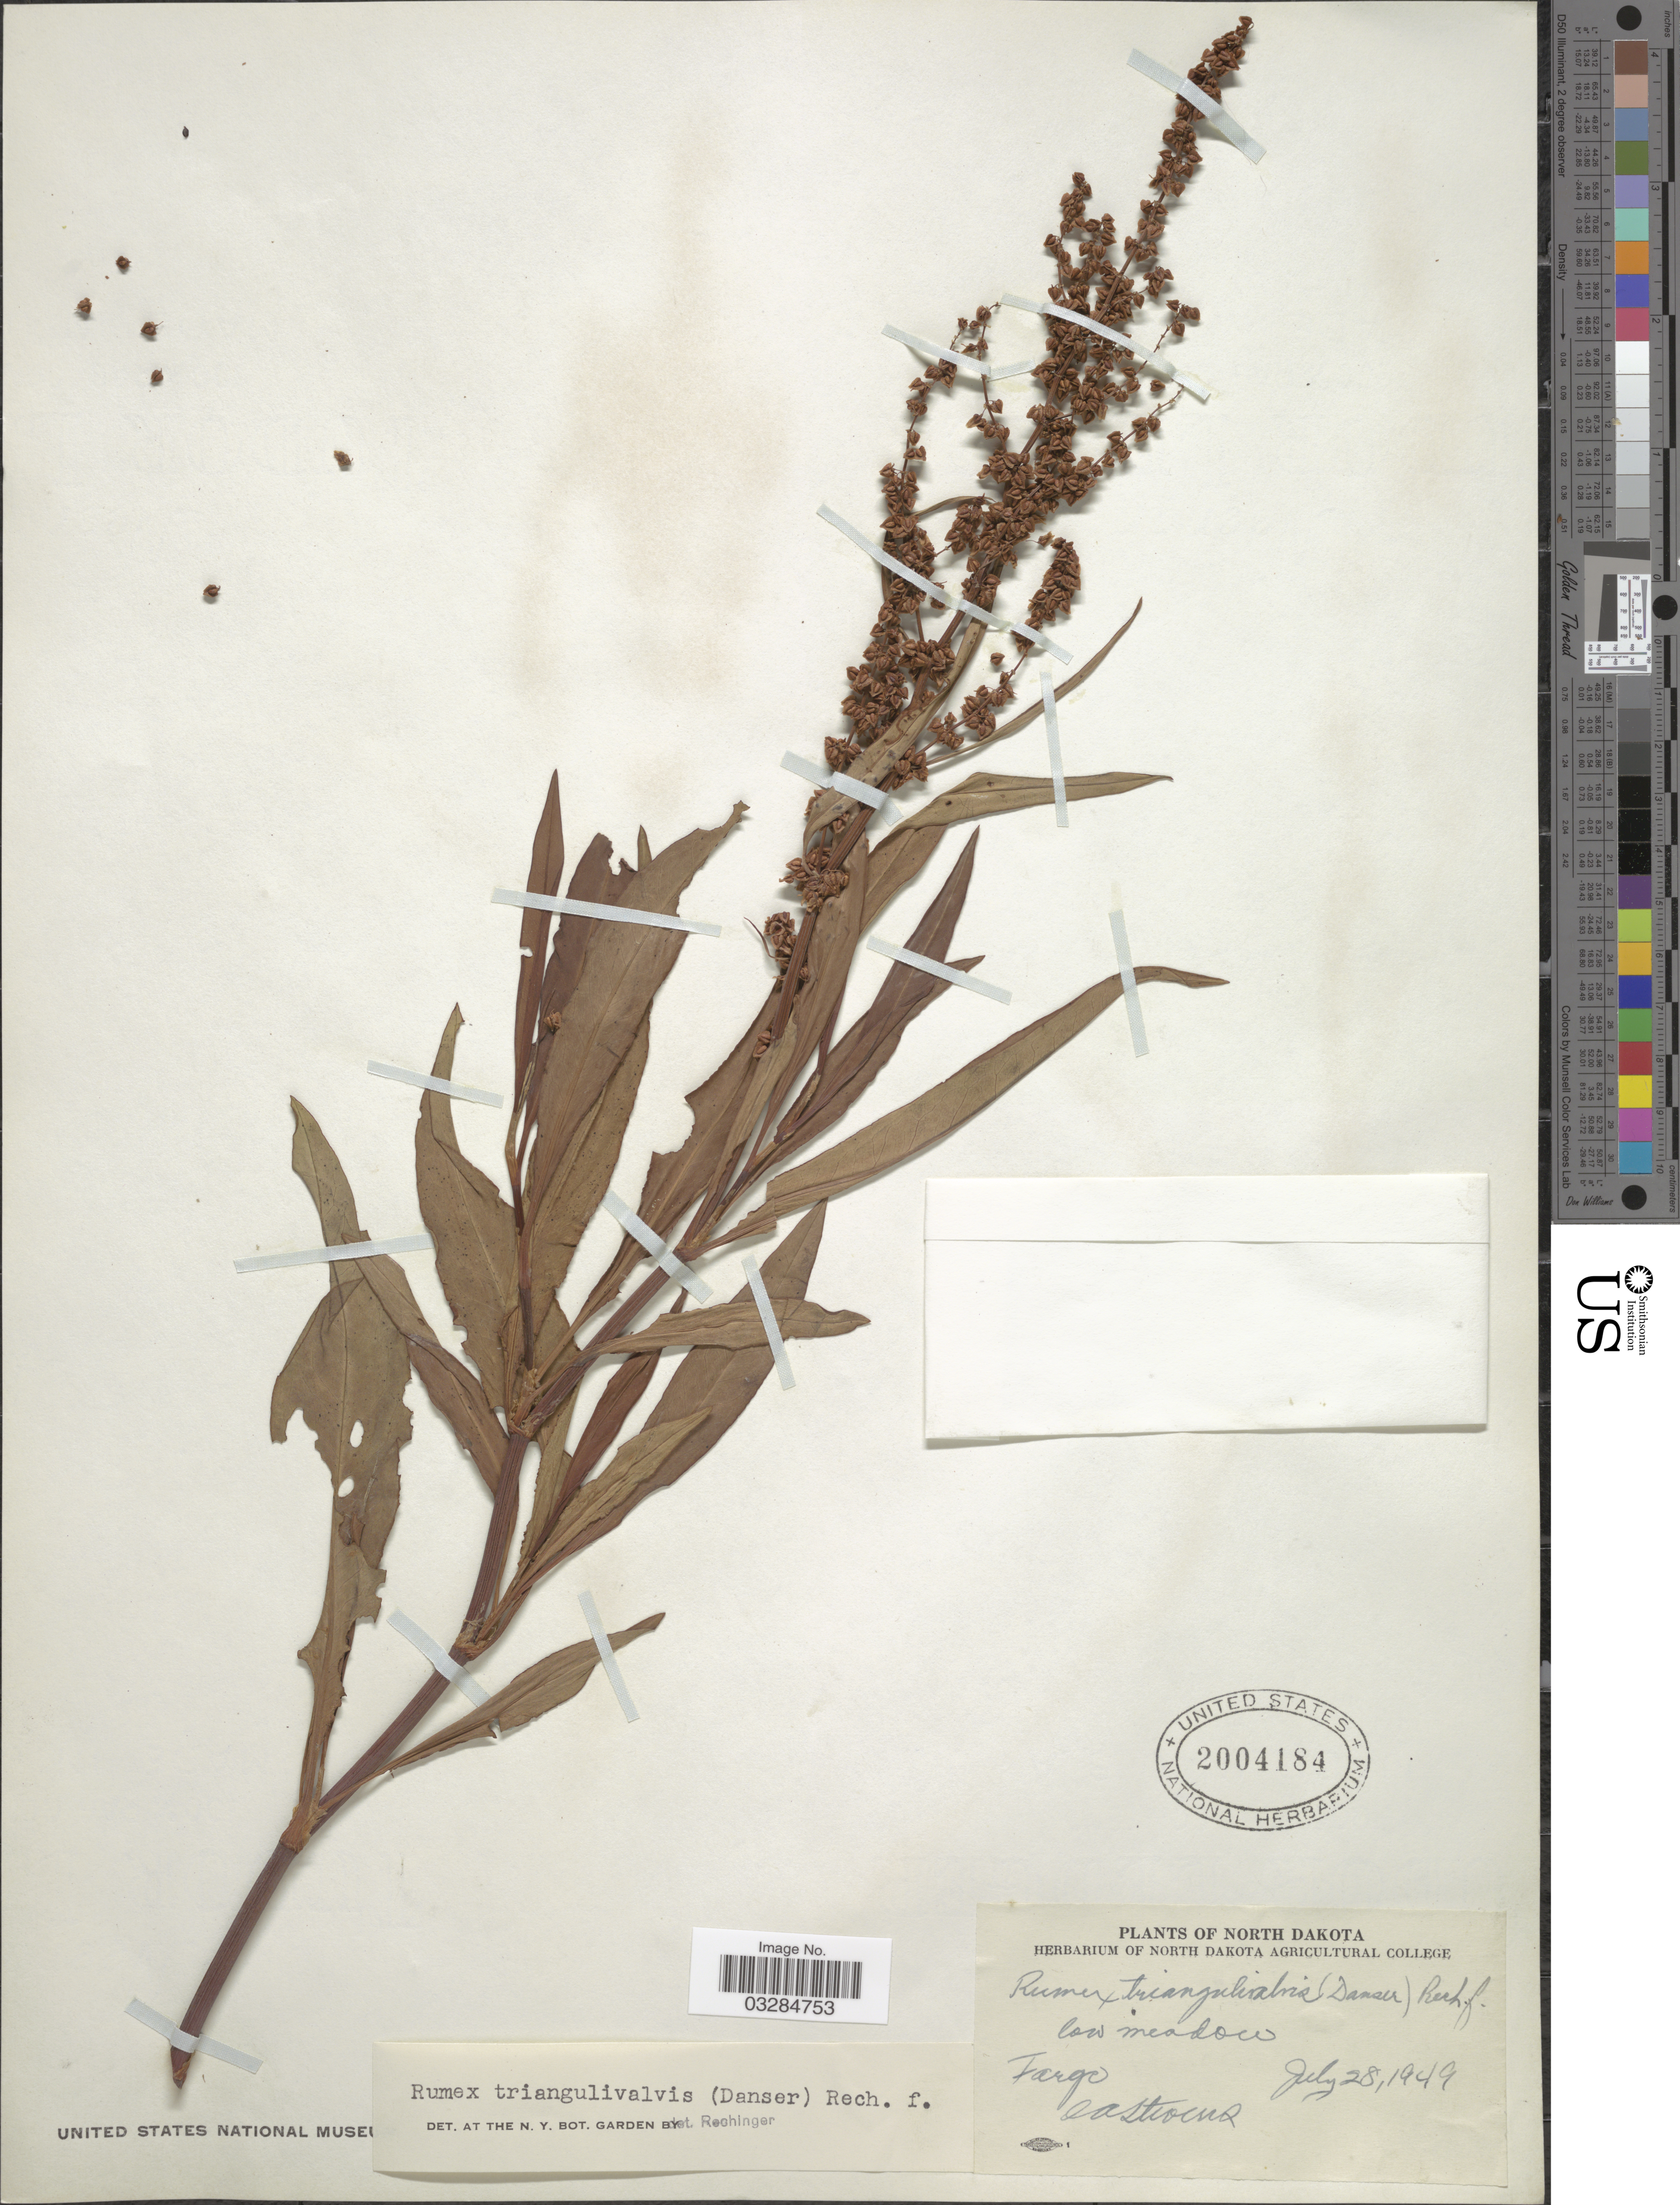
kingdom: Plantae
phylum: Tracheophyta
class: Magnoliopsida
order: Caryophyllales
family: Polygonaceae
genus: Rumex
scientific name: Rumex triangulivalvis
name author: (Danser) Rech. f.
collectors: O. A. Stevens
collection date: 1949-07-28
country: United States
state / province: North Dakota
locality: Fargo.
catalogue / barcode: US 2004184